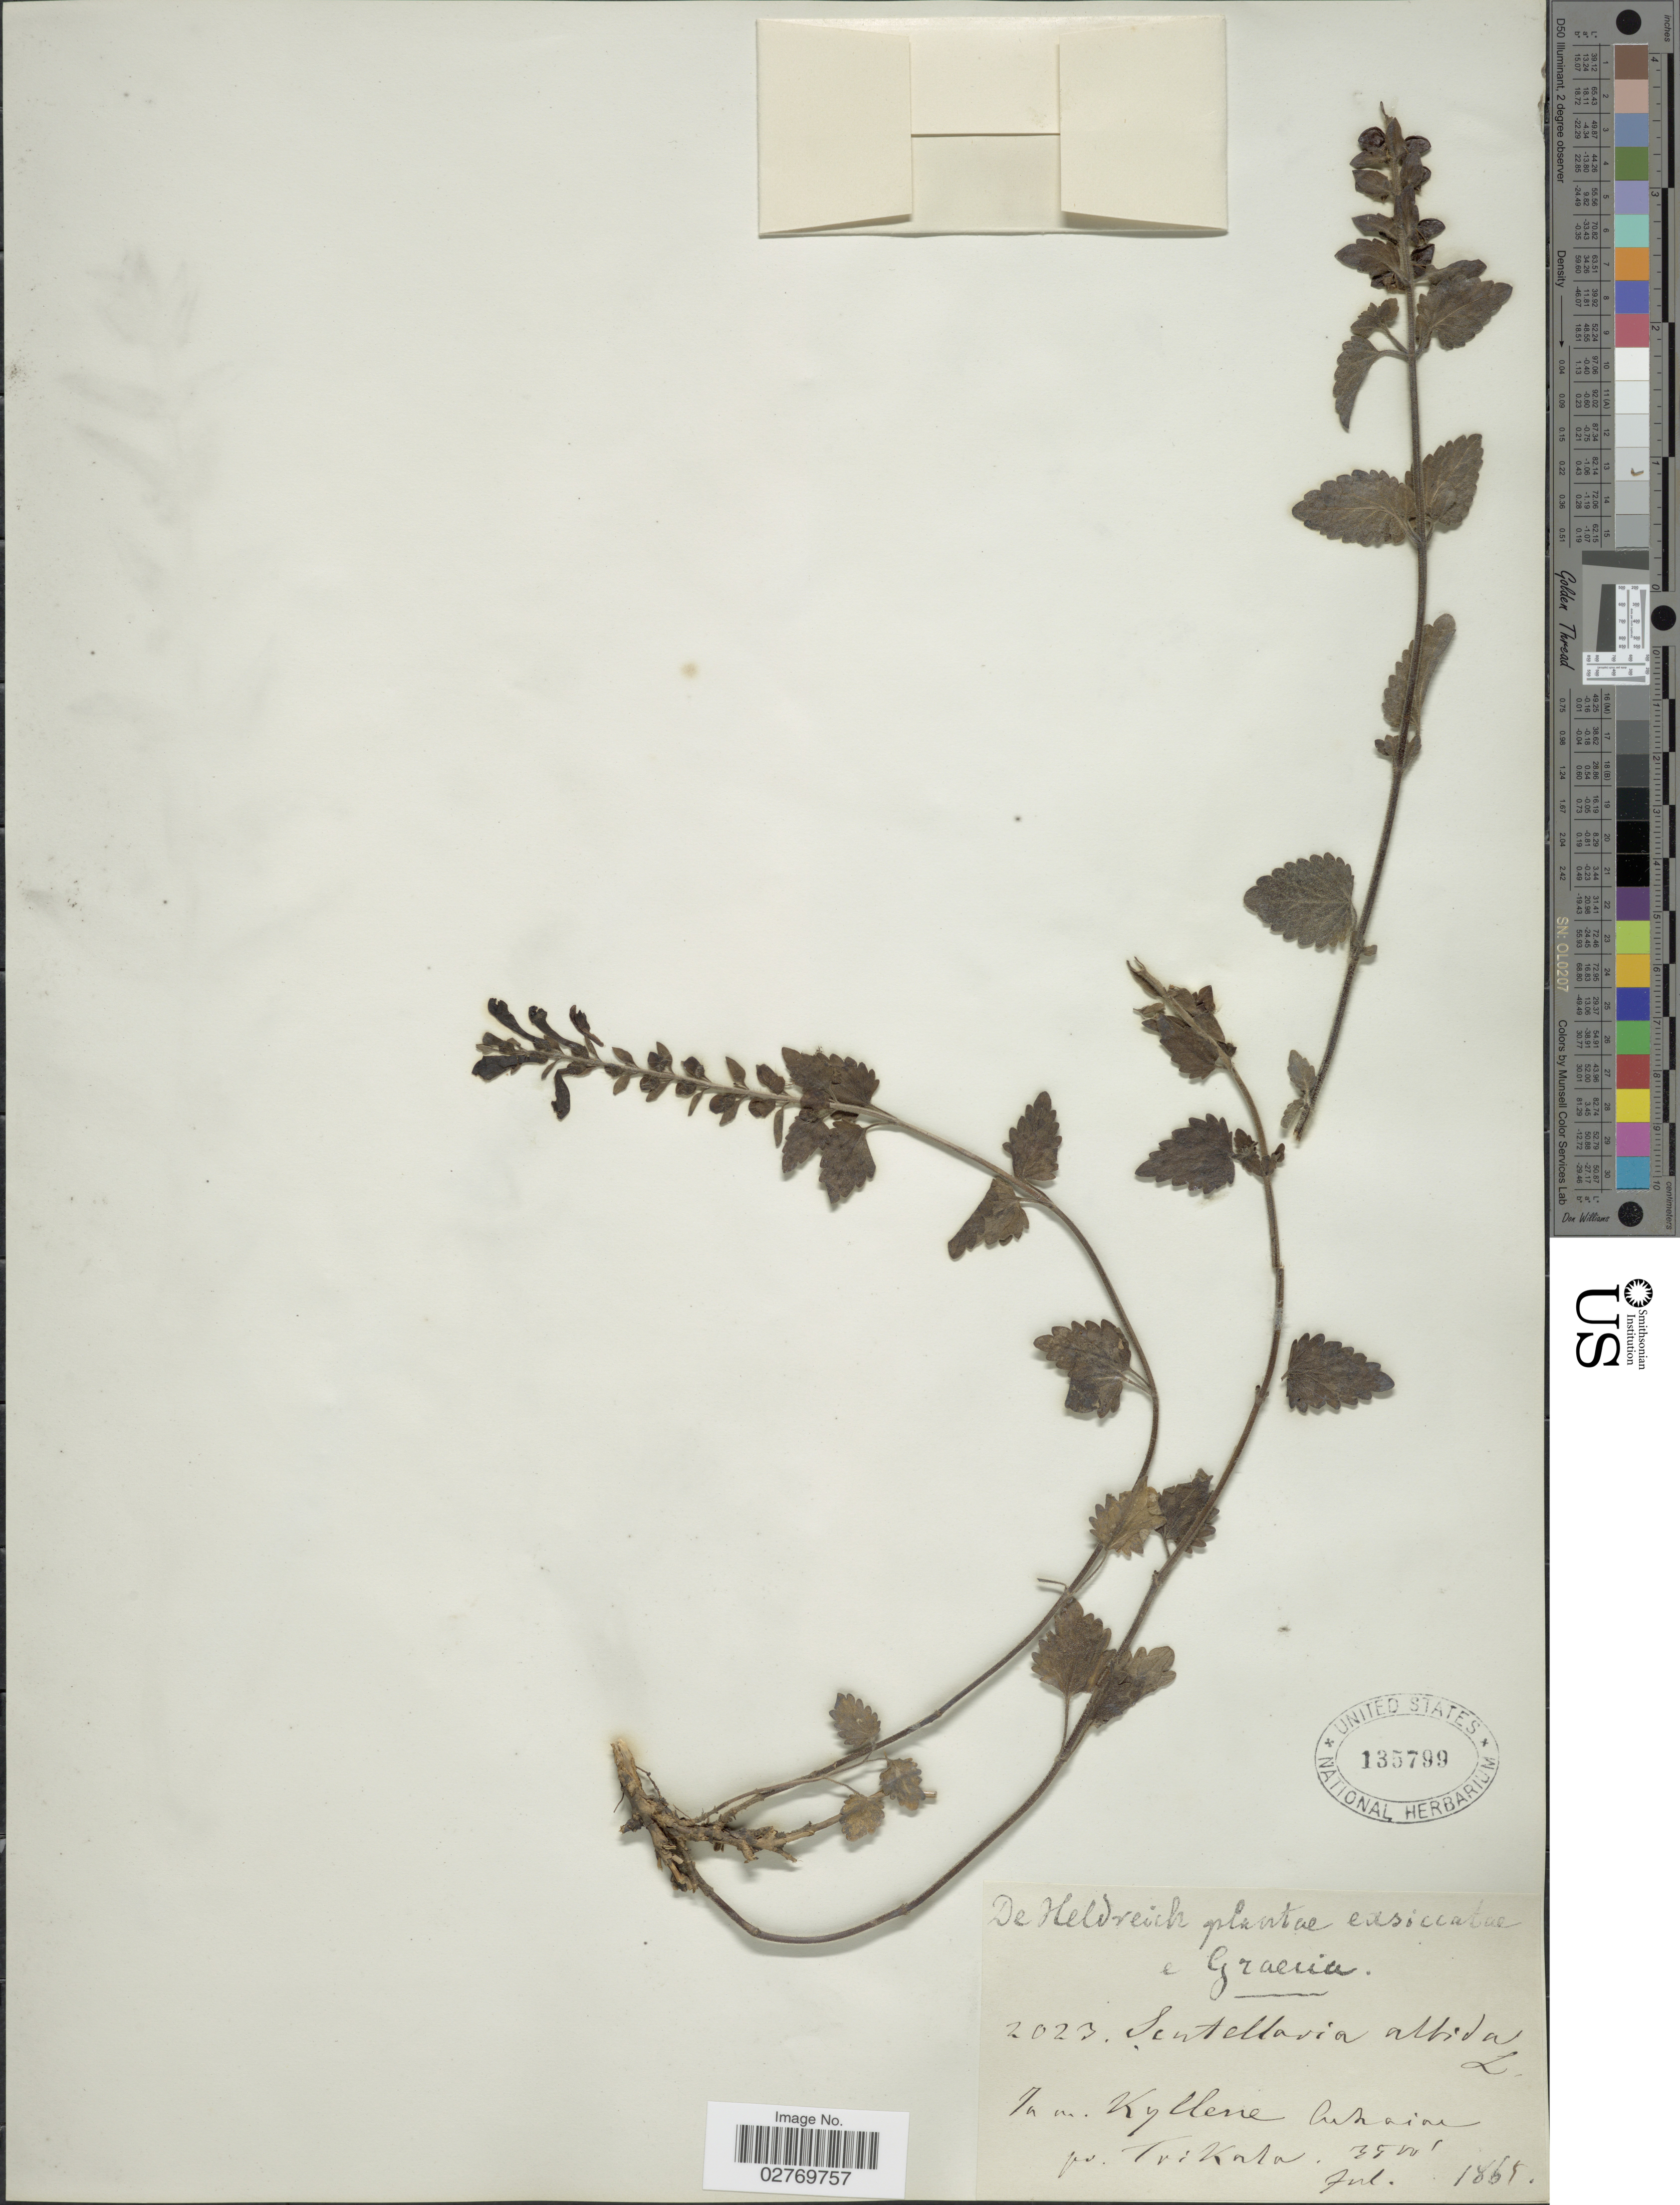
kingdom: Plantae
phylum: Tracheophyta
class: Magnoliopsida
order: Lamiales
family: Lamiaceae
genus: Scutellaria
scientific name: Scutellaria albida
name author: L.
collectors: -. De Heldreich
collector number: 2023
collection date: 1865-07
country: Greece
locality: In m. Kyllene Cuzaine pr. Trikala.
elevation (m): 1067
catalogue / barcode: US 135799